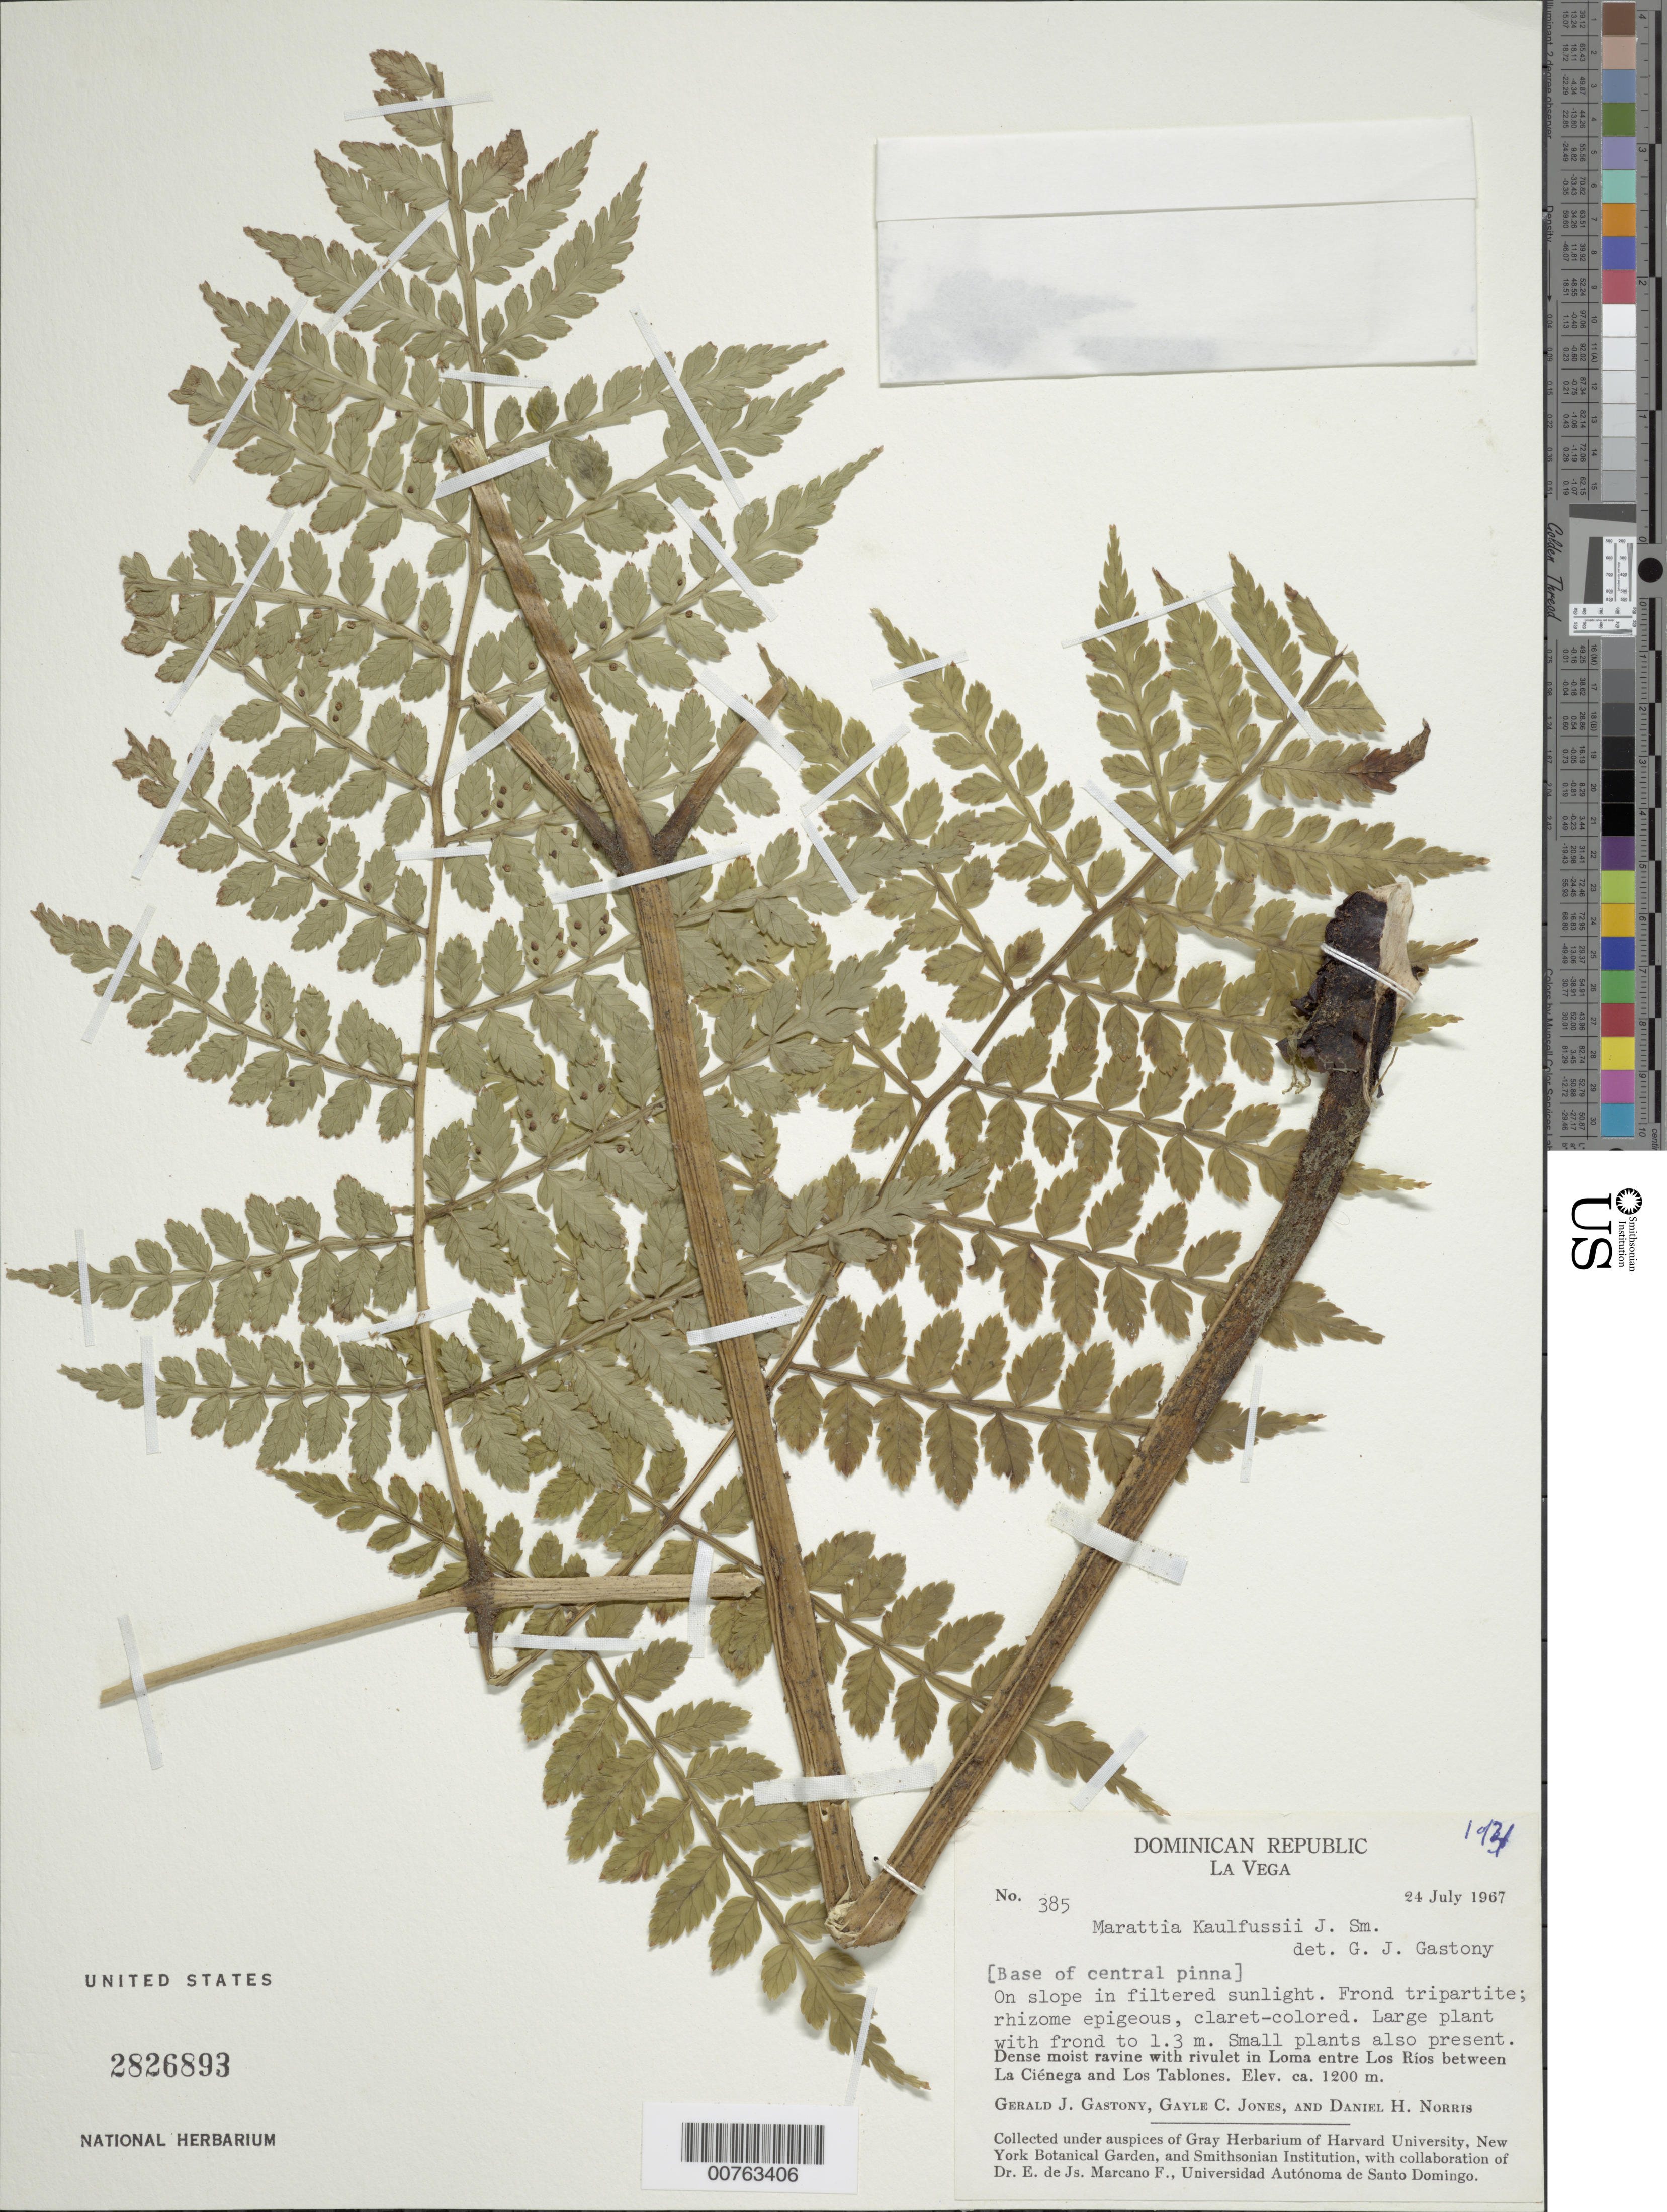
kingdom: Plantae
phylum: Tracheophyta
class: Polypodiopsida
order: Marattiales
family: Marattiaceae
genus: Marattia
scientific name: Marattia laevis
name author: Sm.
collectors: G. Gastony, G. C. Jones & D. H. Norris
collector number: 385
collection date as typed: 24 Jul 1967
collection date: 1967-07-24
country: Dominican Republic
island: Hispaniola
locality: Provincia La Vega. In Loma entre Los Rios between La Ciénega and Los Tablones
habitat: On slope in filtered sunlight; dense moist ravine with rivulet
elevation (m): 1200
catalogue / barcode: US 2826893